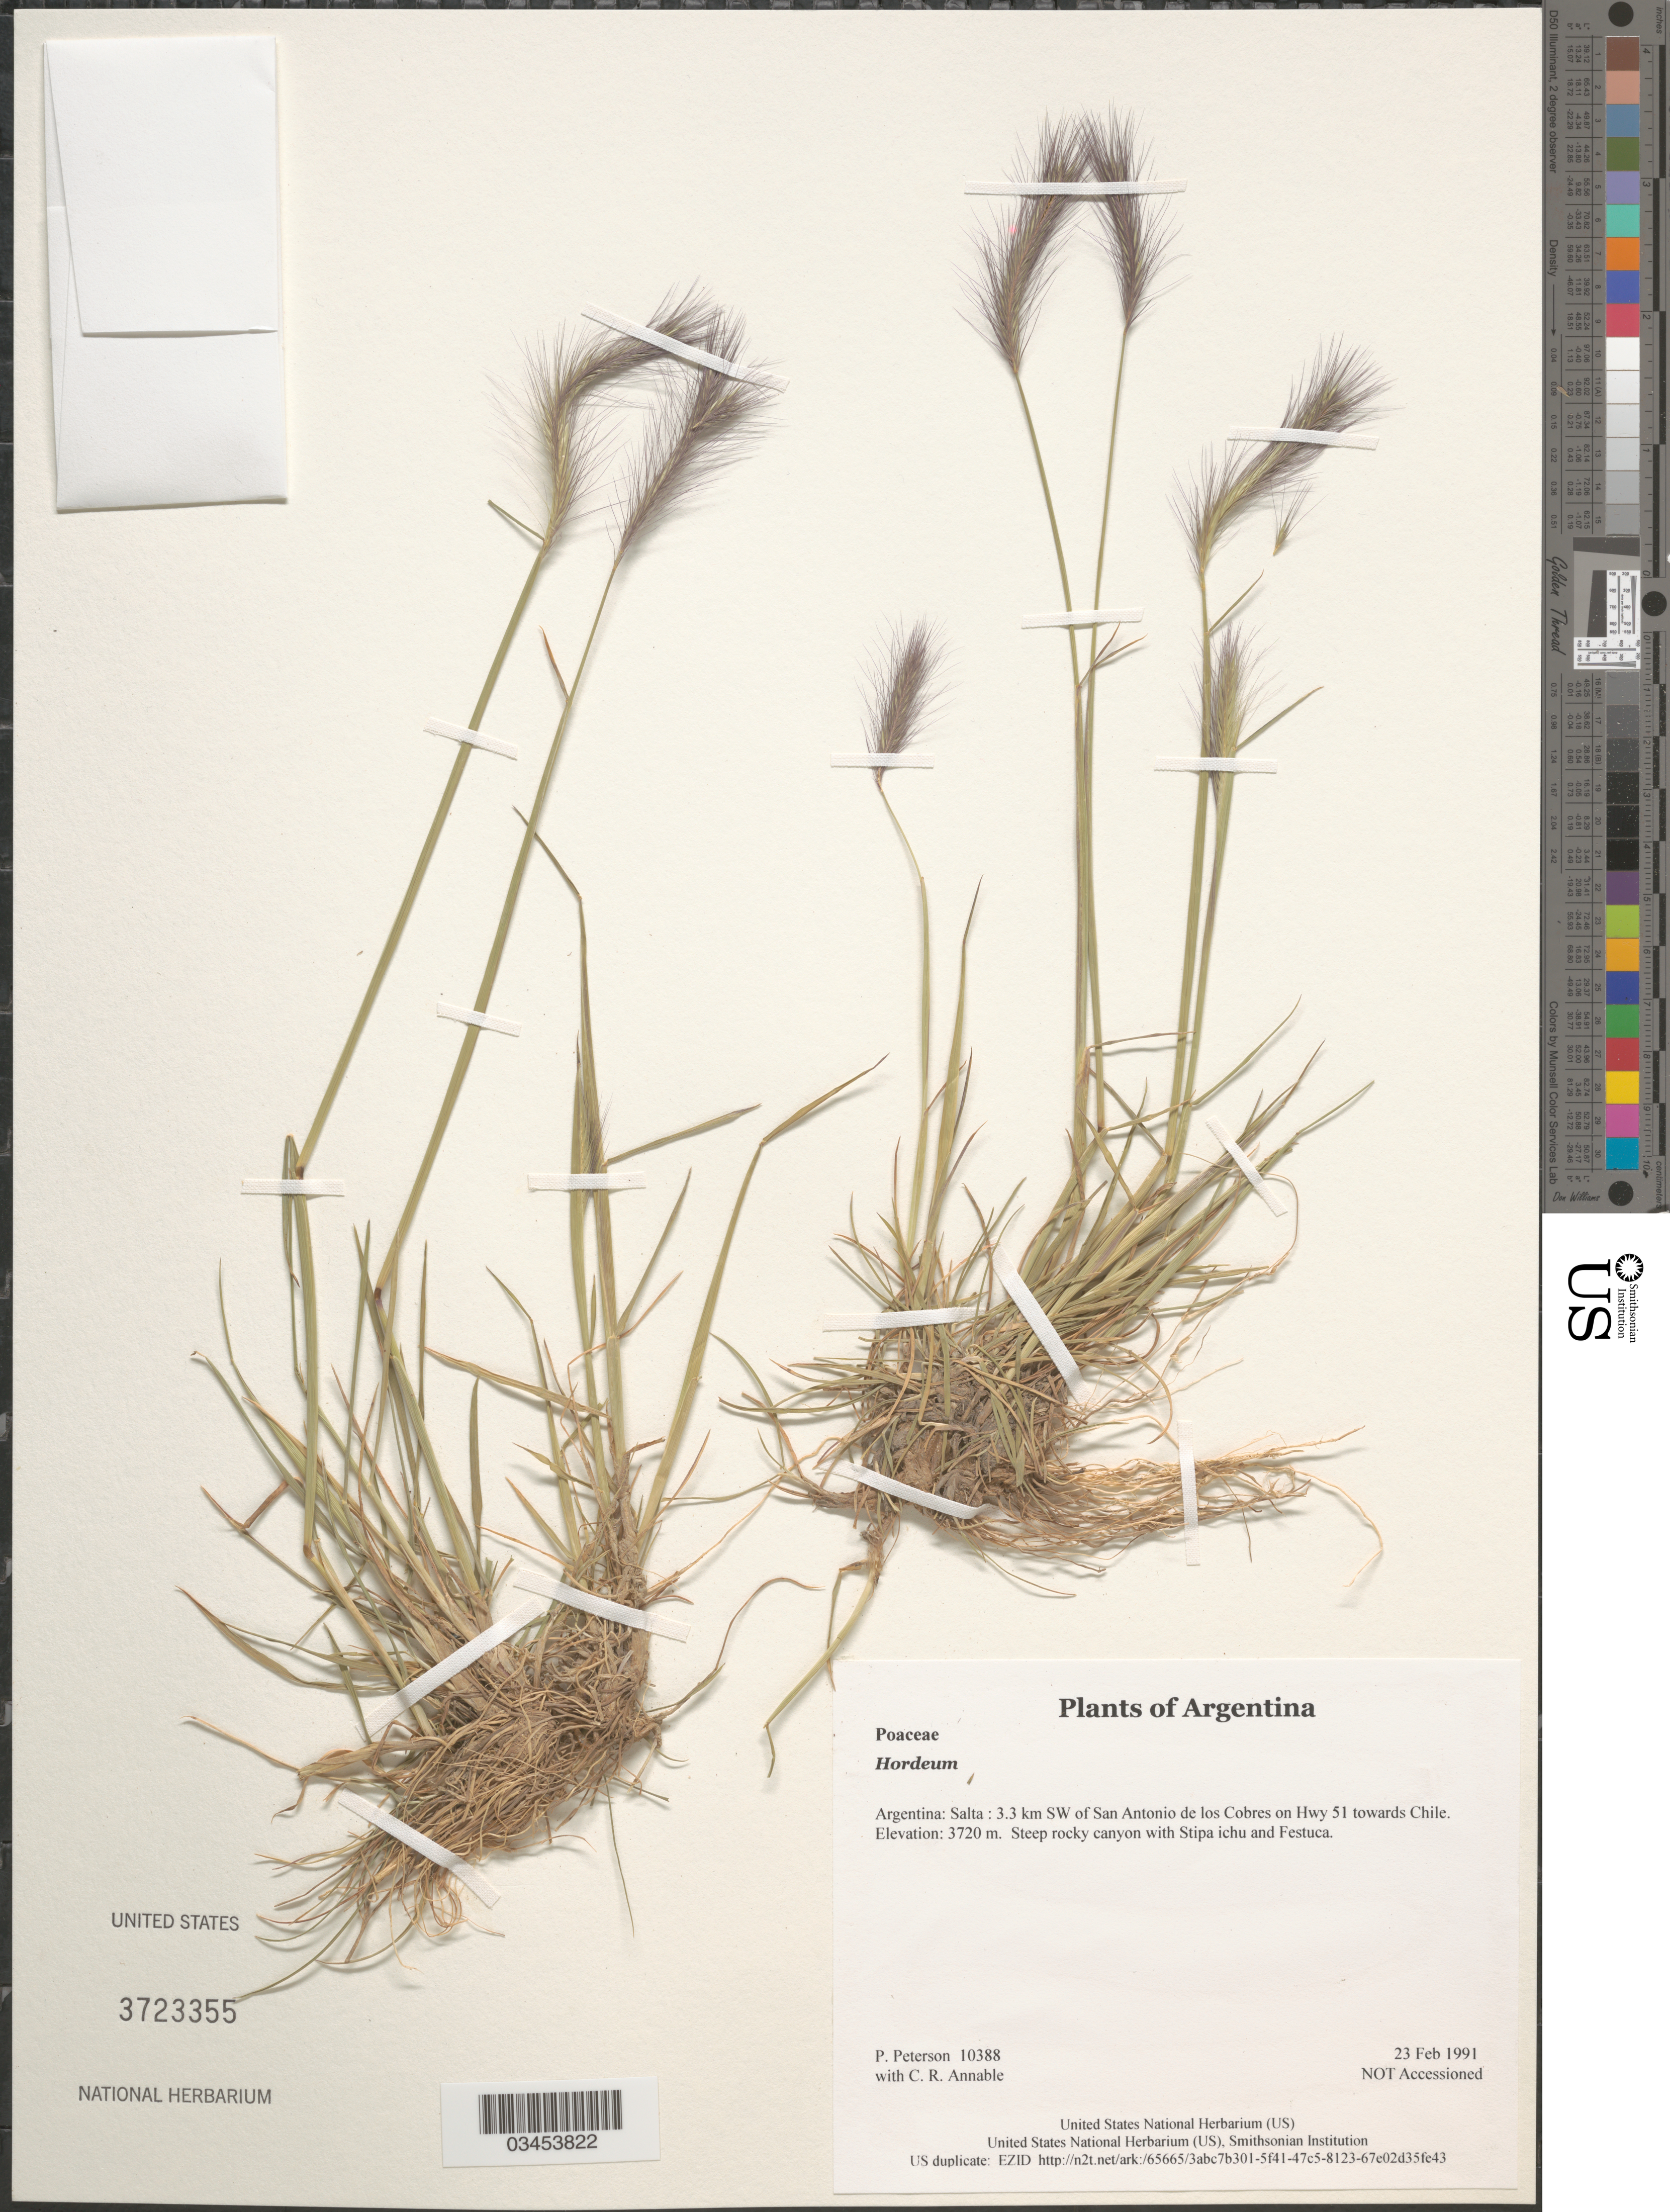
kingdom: Plantae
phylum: Tracheophyta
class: Liliopsida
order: Poales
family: Poaceae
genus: Hordeum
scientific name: Hordeum sp.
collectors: P. Peterson & C. R. Annable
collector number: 10388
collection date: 1991-02-23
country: Argentina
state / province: Salta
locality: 3.3 km SW of San Antonio de los Cobres on Hwy 51 towards Chile. Steep rocky canyon with Stipa ichu and Festuca.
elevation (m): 3720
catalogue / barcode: US 3723355